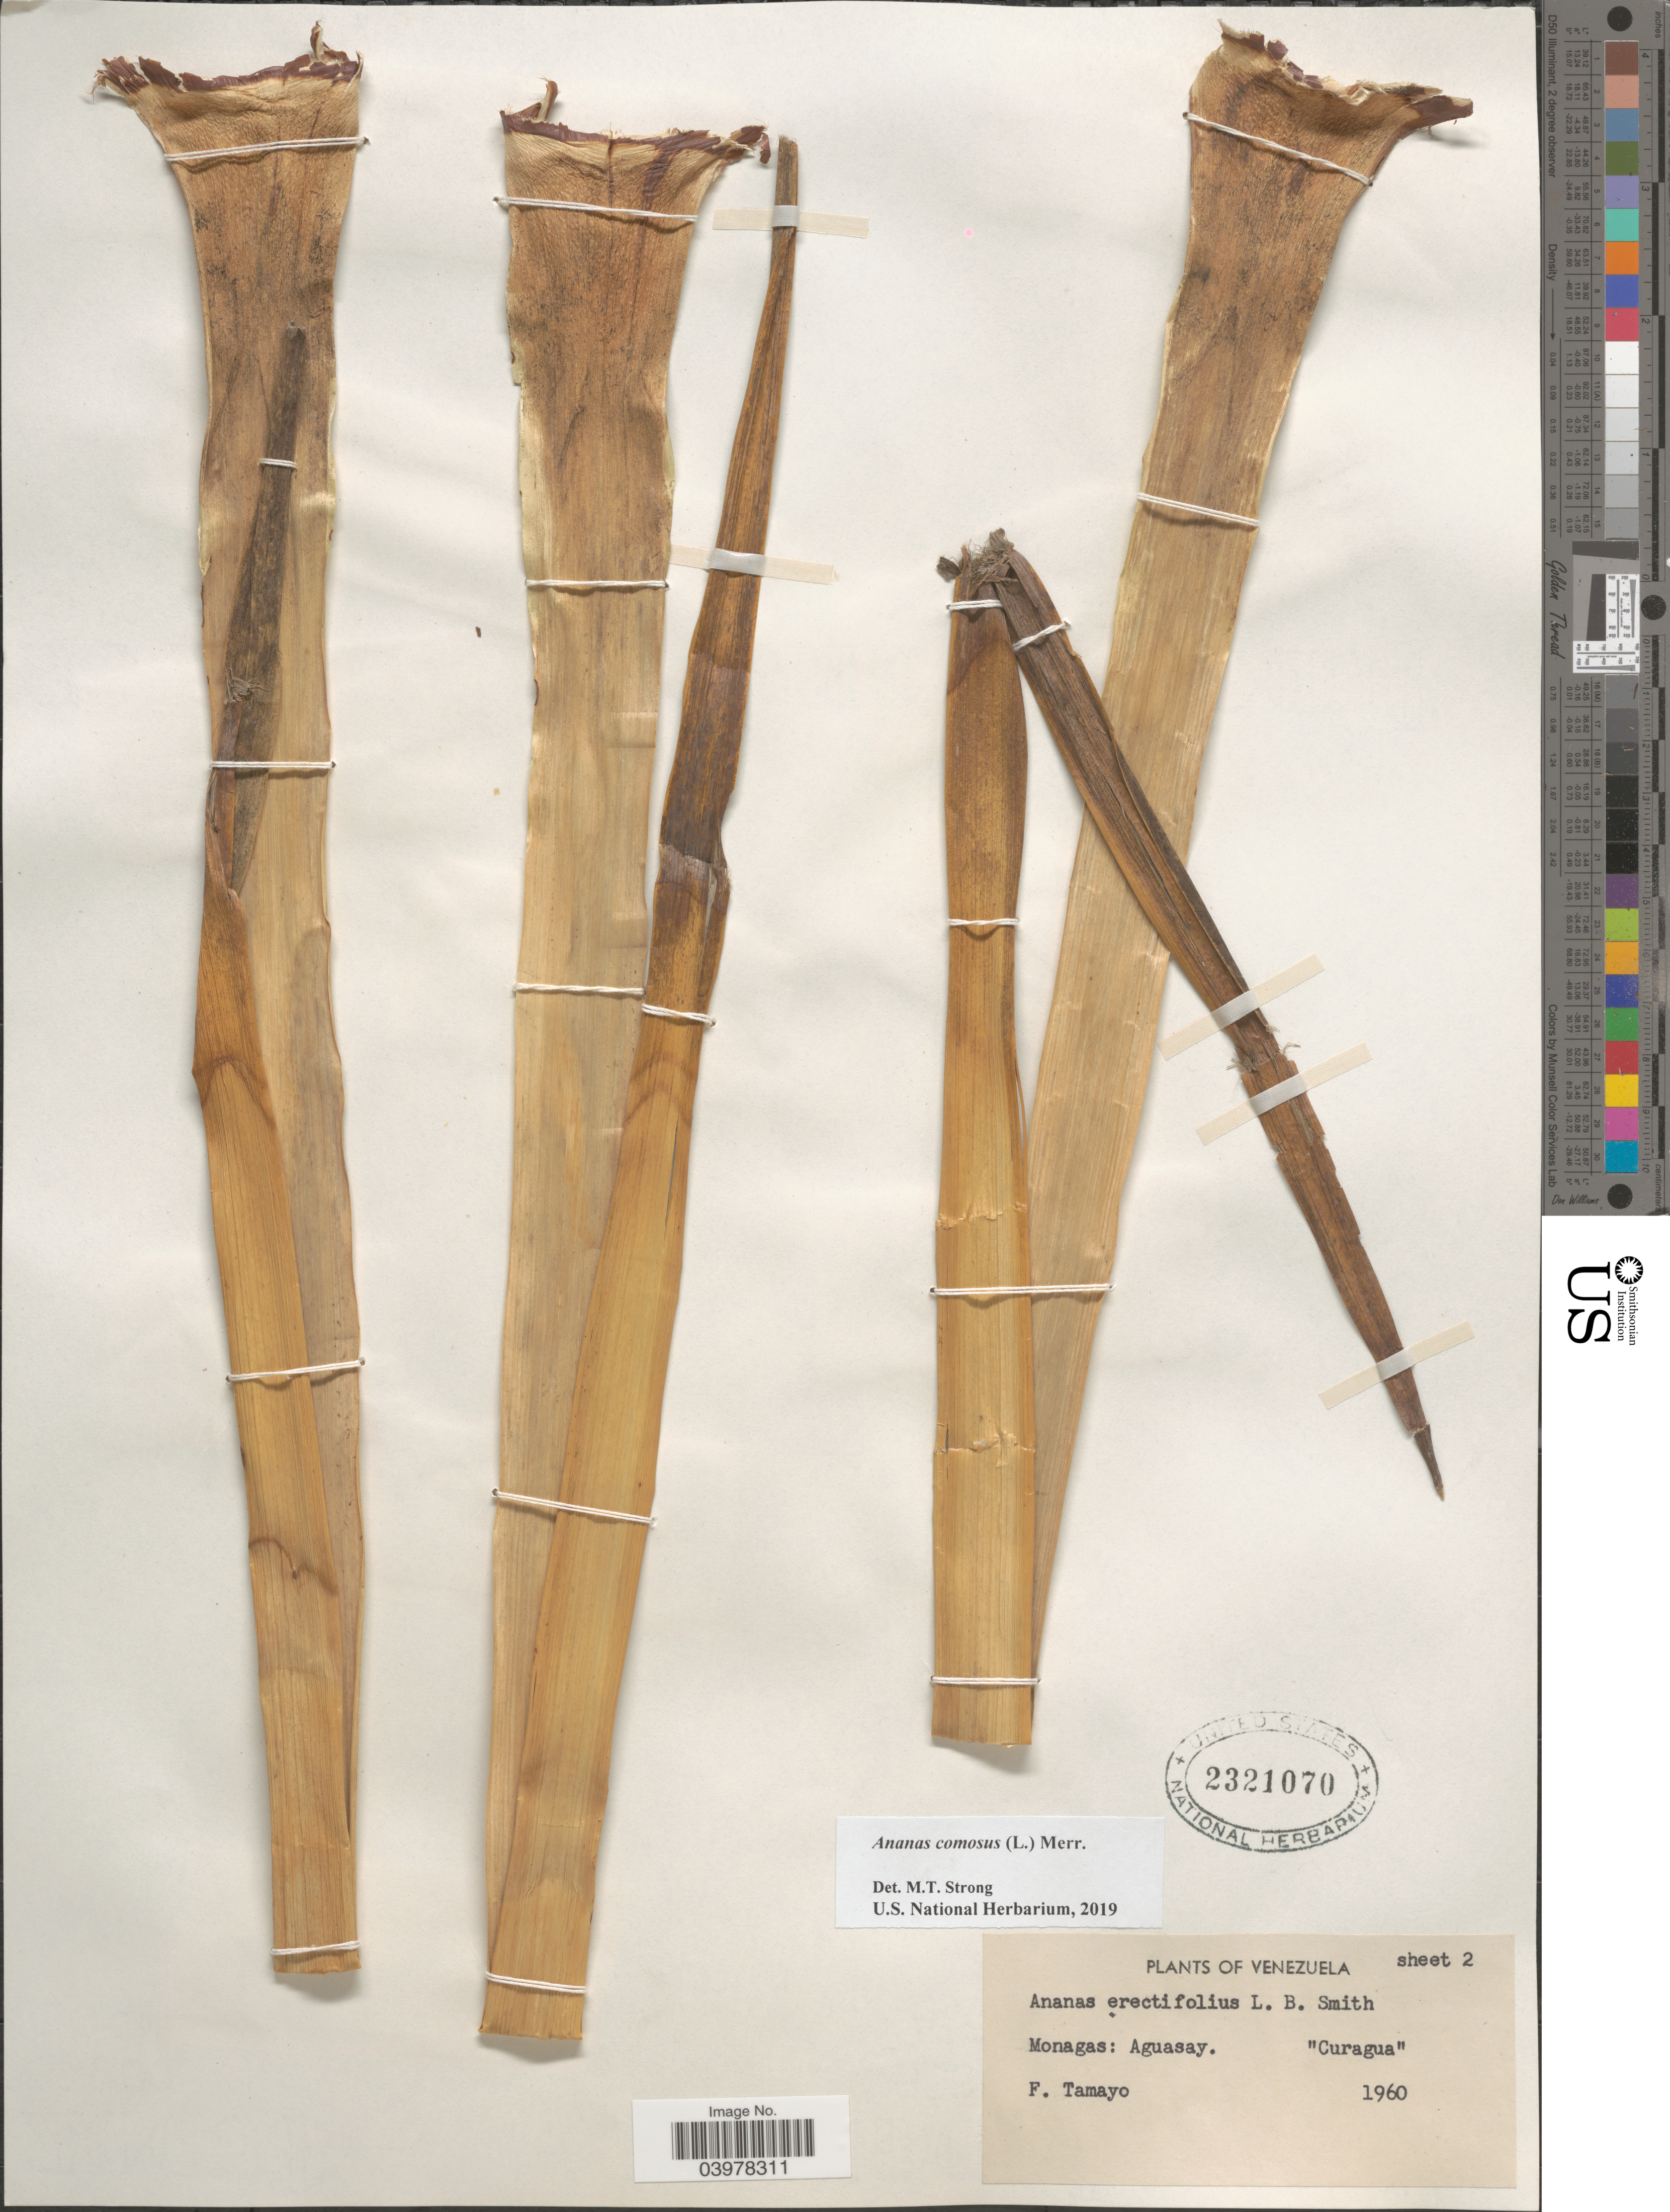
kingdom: Plantae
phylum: Tracheophyta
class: Liliopsida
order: Poales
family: Bromeliaceae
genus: Ananas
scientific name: Ananas comosus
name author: (L.) Merr.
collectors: F. Tamayo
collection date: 1960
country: Venezuela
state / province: Monagas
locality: Aguasay. "Curagua".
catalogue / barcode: US 2321070